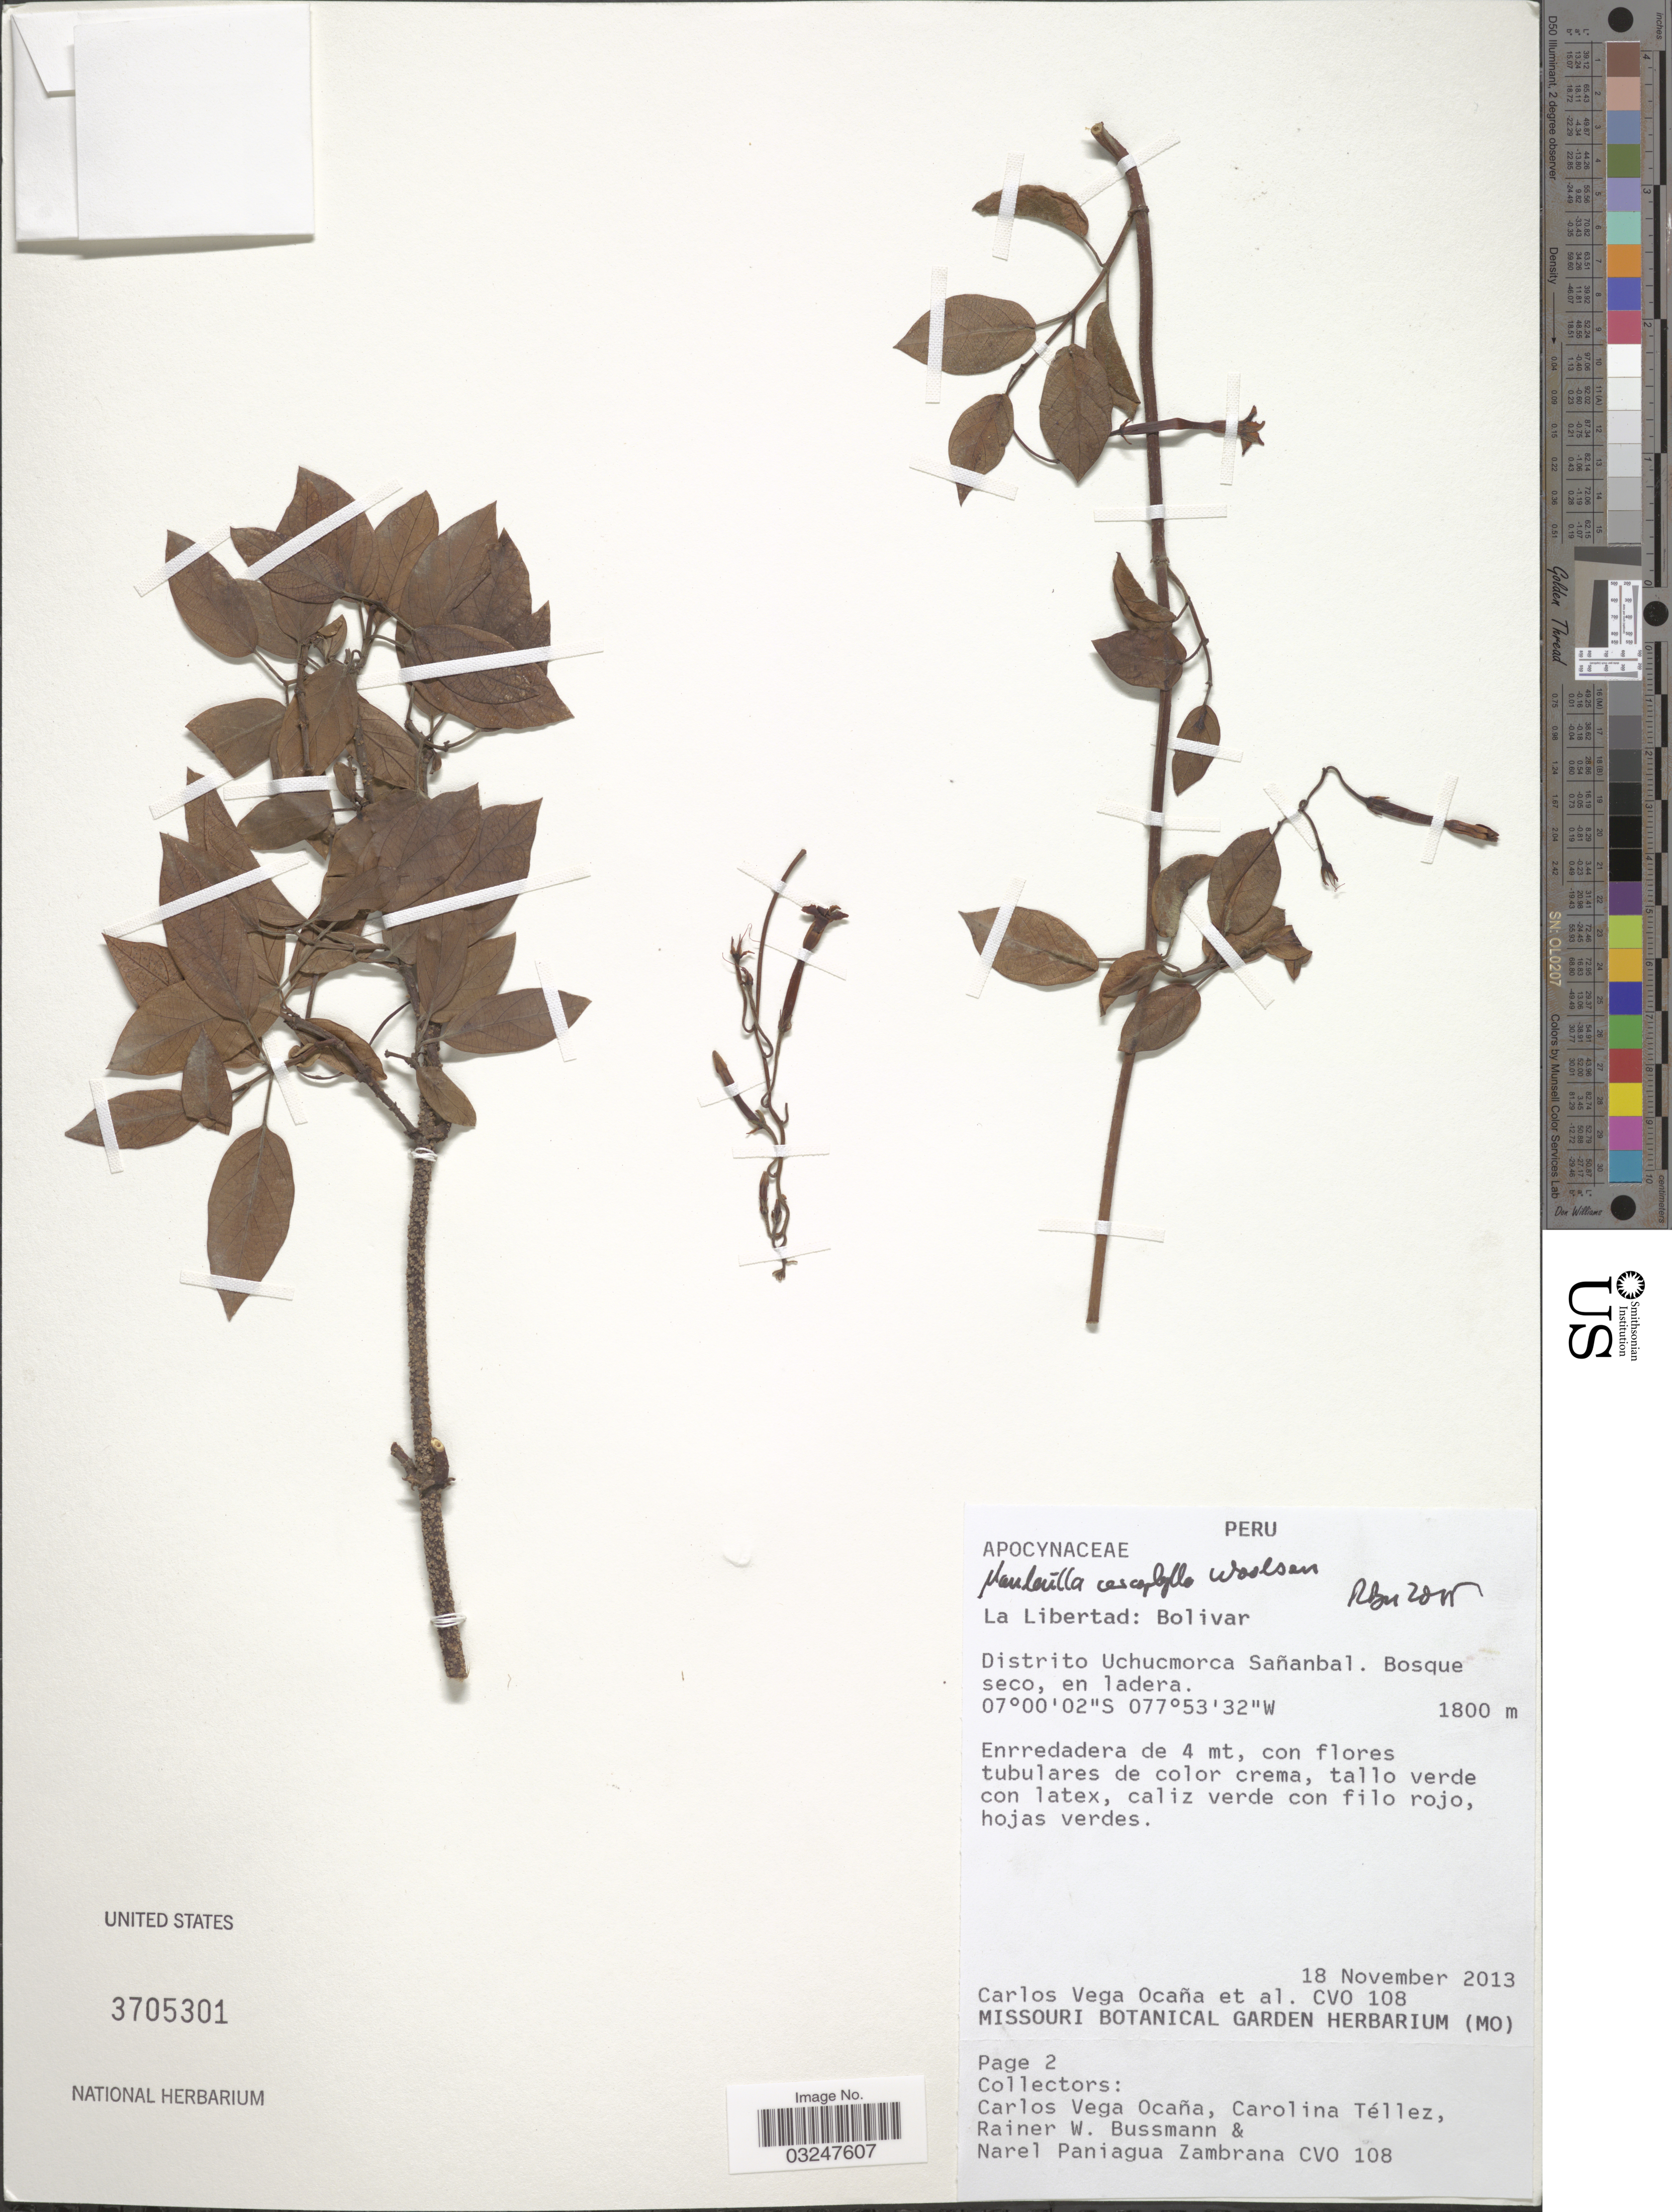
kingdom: Plantae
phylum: Tracheophyta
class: Magnoliopsida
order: Gentianales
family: Apocynaceae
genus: Mandevilla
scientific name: Mandevilla cercophylla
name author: Woodson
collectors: C. Ocaña, C. Téllez, R. W. Bussmann & N. Zambrana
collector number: CVO108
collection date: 2013-11-18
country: Peru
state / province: La Libertad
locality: Bolivar, Distrito Uchucmorca Sañanbal.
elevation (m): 1800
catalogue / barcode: US 3705301